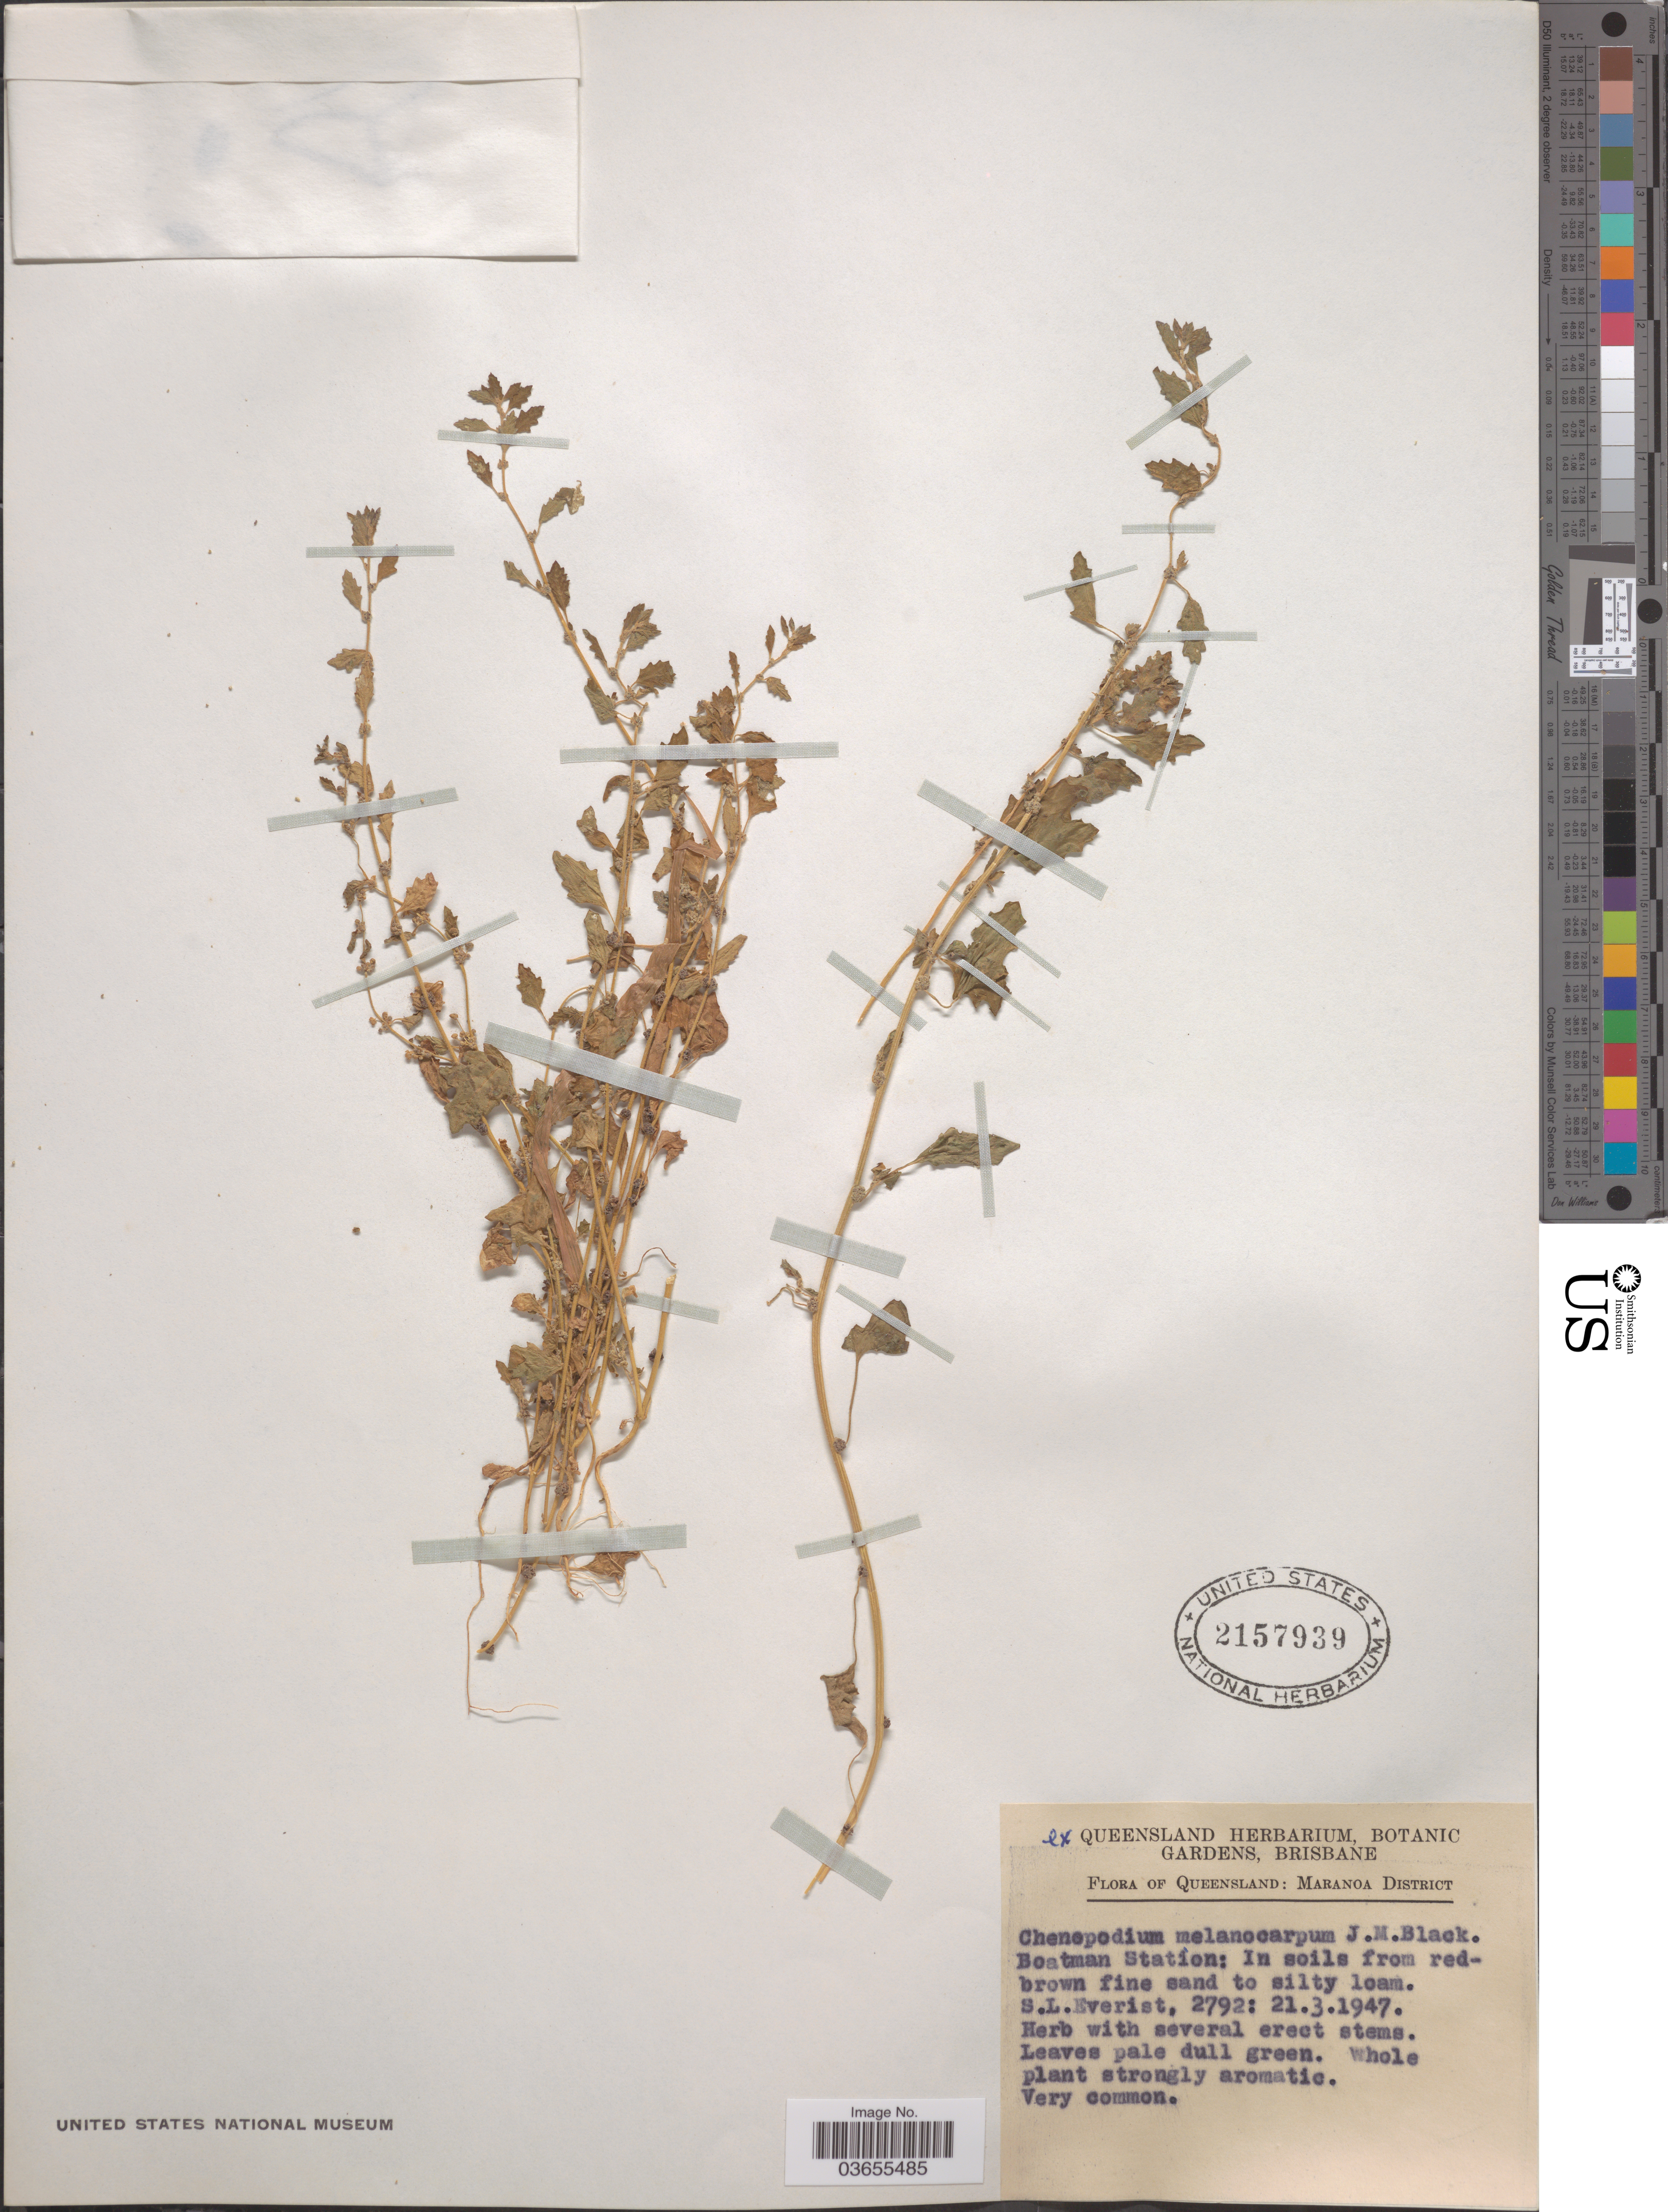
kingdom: Plantae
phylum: Tracheophyta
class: Magnoliopsida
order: Caryophyllales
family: Amaranthaceae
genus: Chenopodium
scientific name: Chenopodium melanocarpum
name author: (J. Black) J. Black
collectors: S. Everist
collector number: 2792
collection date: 1947-03-21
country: Australia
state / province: Queensland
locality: Maranoa District. Boatman Station.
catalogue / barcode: US 2157939